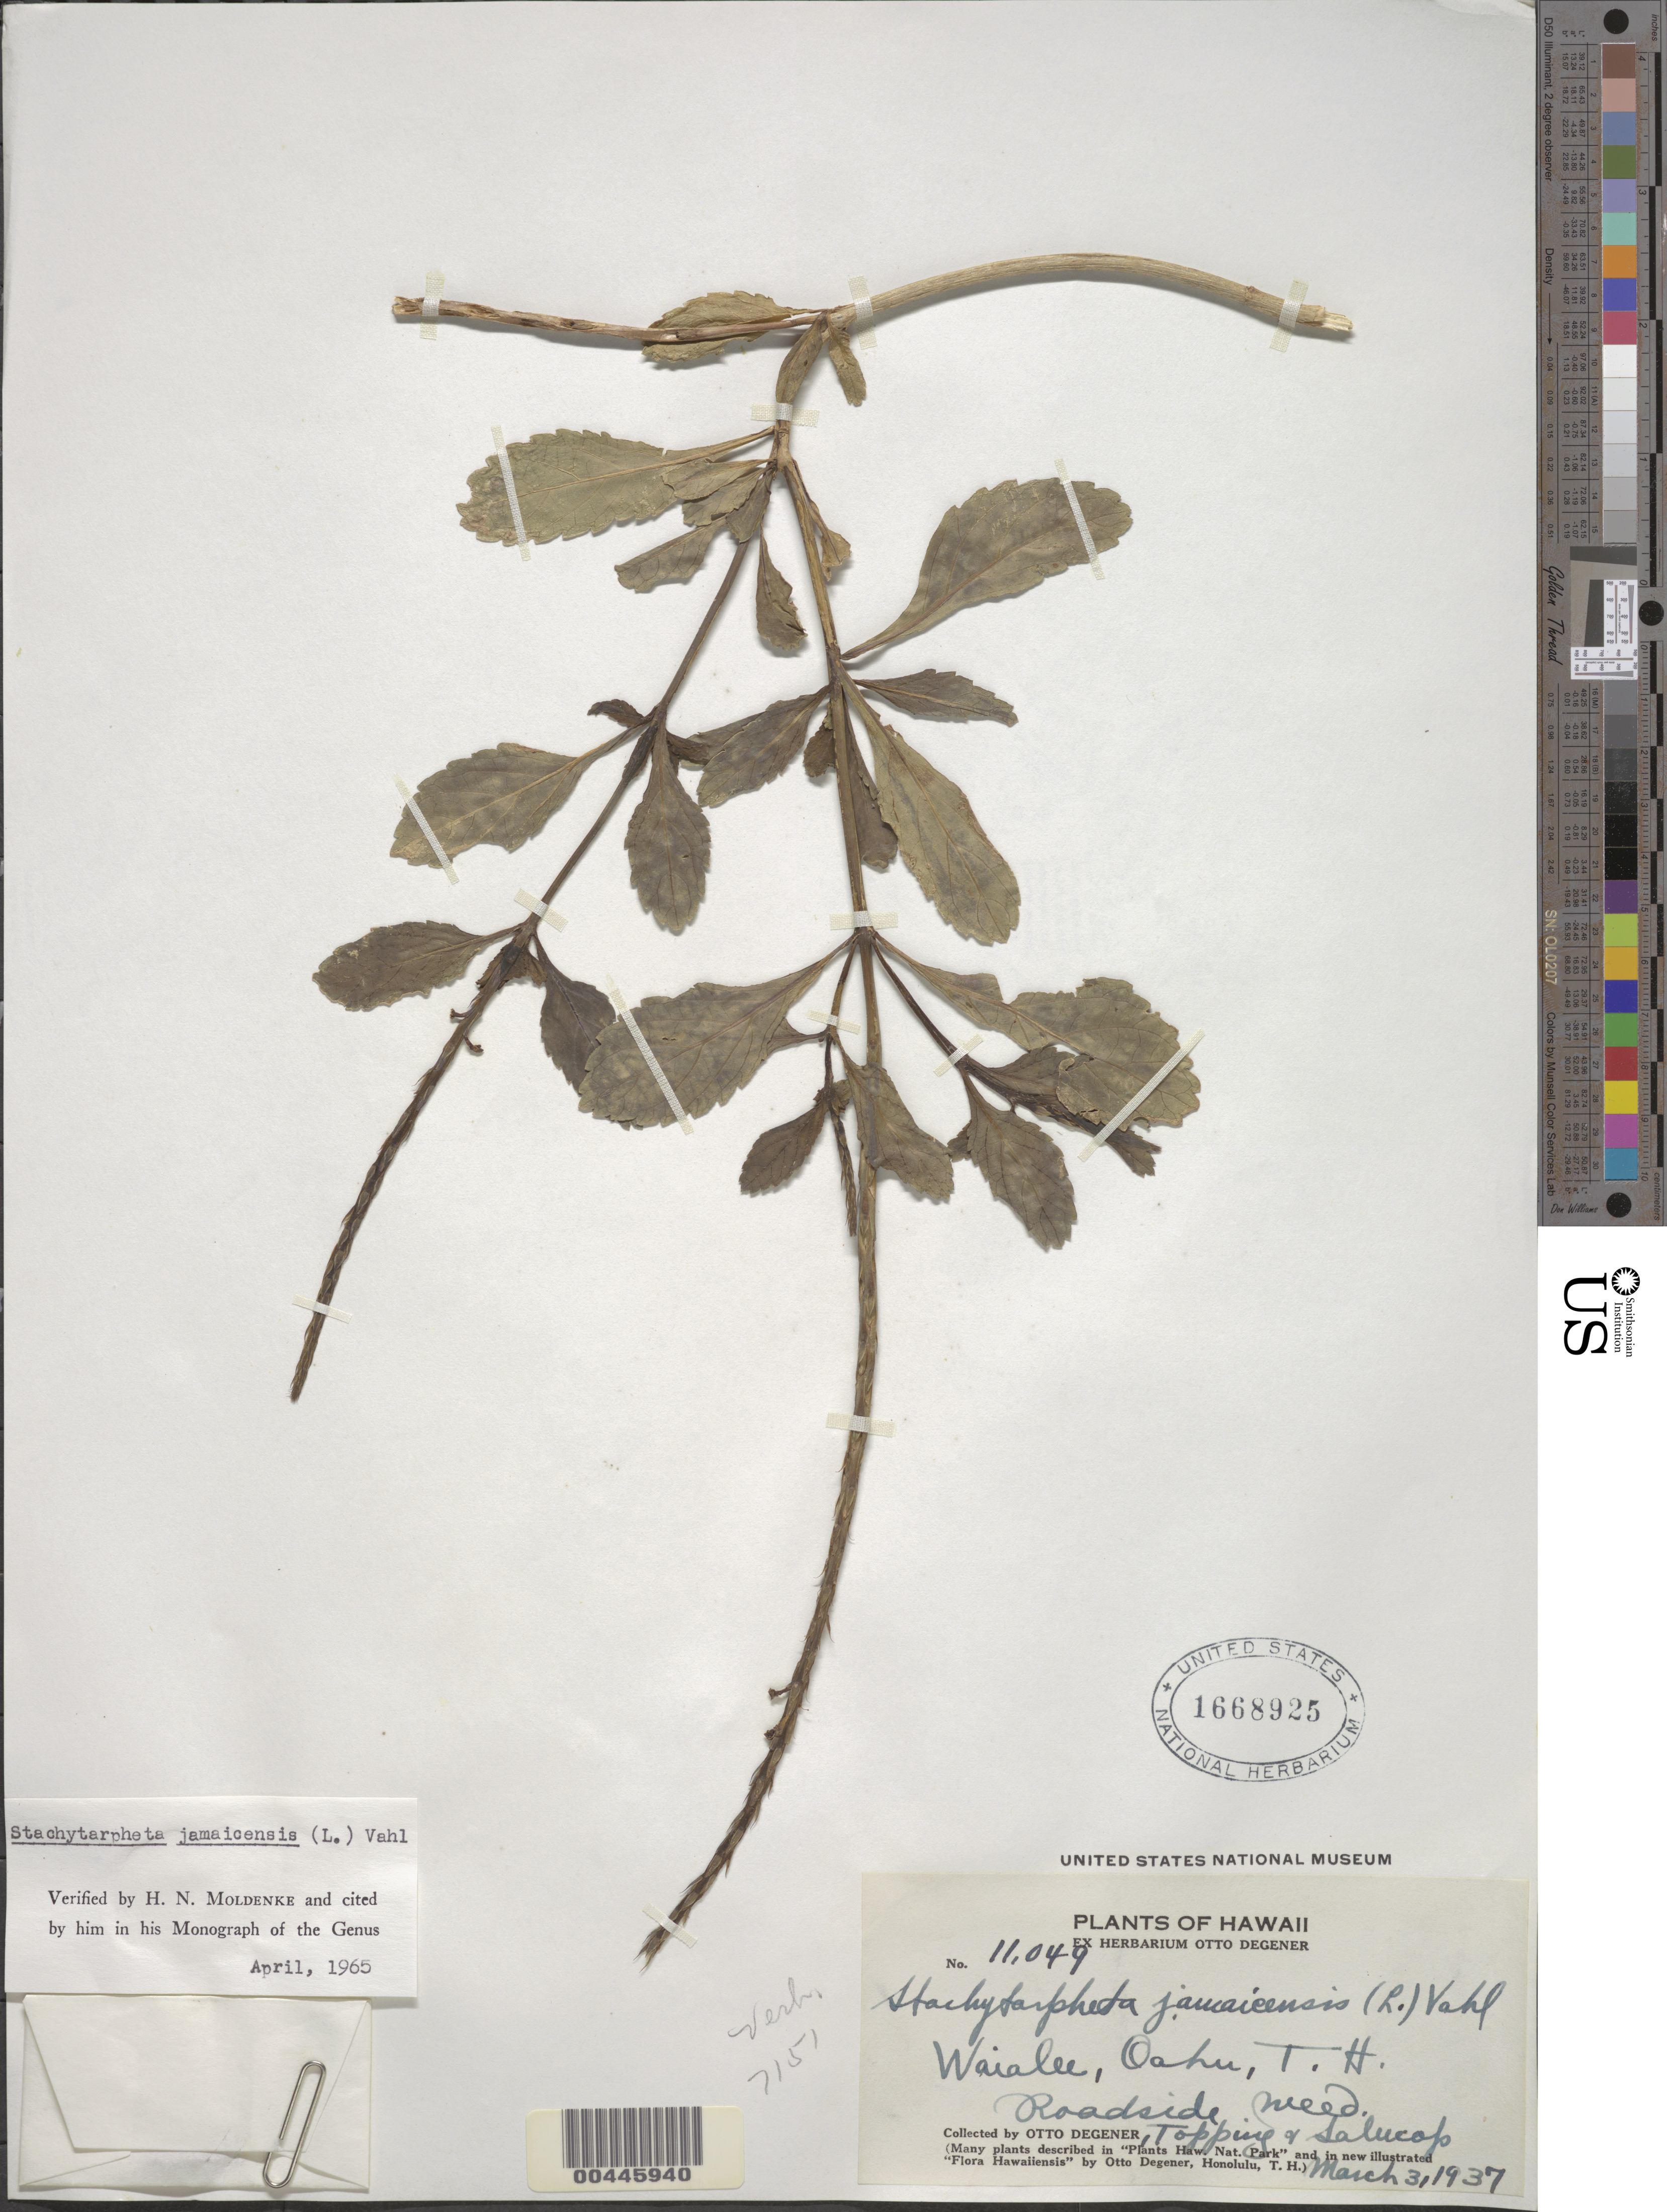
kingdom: Plantae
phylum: Tracheophyta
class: Magnoliopsida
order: Lamiales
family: Verbenaceae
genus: Stachytarpheta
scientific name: Stachytarpheta jamaicensis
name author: (L.) Vahl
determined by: Moldenke, H. N.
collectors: O. Degener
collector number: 11049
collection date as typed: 3 Mar 1937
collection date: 1937-03-03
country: United States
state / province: Hawaii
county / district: Honolulu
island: Oahu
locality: Waialee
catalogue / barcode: US 1668925